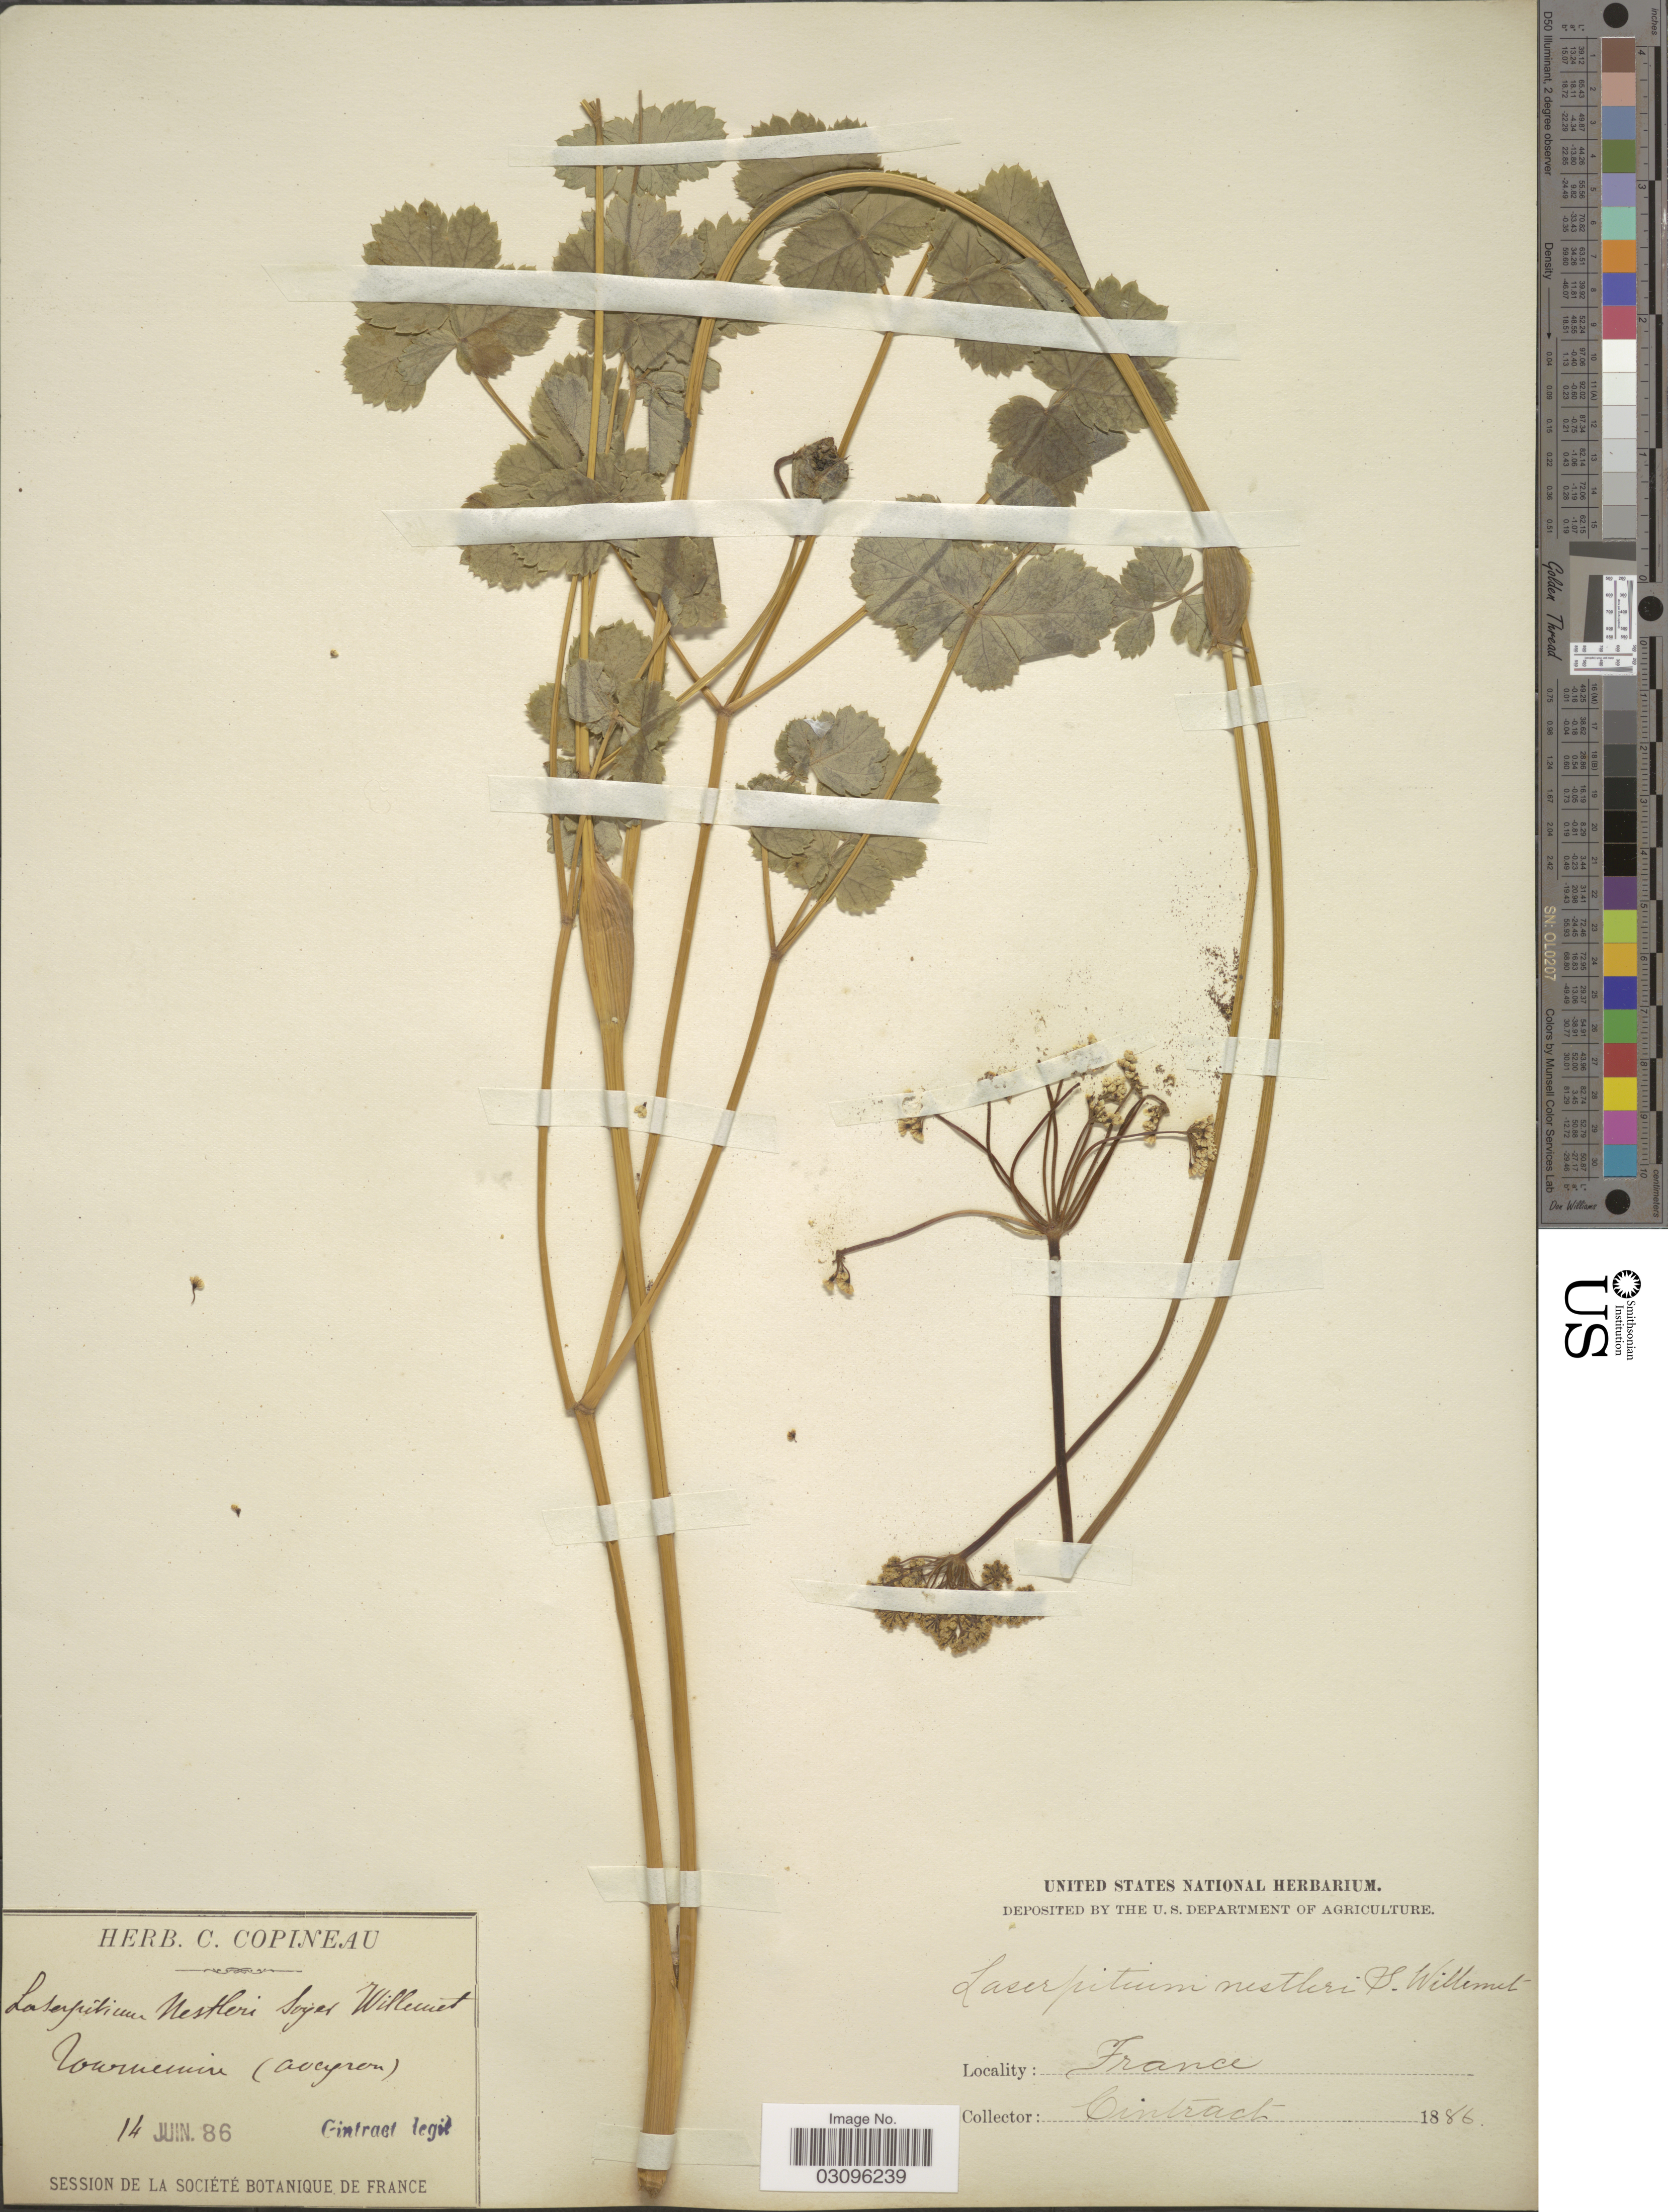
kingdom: Plantae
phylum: Tracheophyta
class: Magnoliopsida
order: Apiales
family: Apiaceae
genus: Laserpitium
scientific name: Laserpitium nestleri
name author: Soy.-Will.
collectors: Cintract, --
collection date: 1886-06-14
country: France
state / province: Occitanie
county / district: Aveyron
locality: Tournemire (Aveyron).